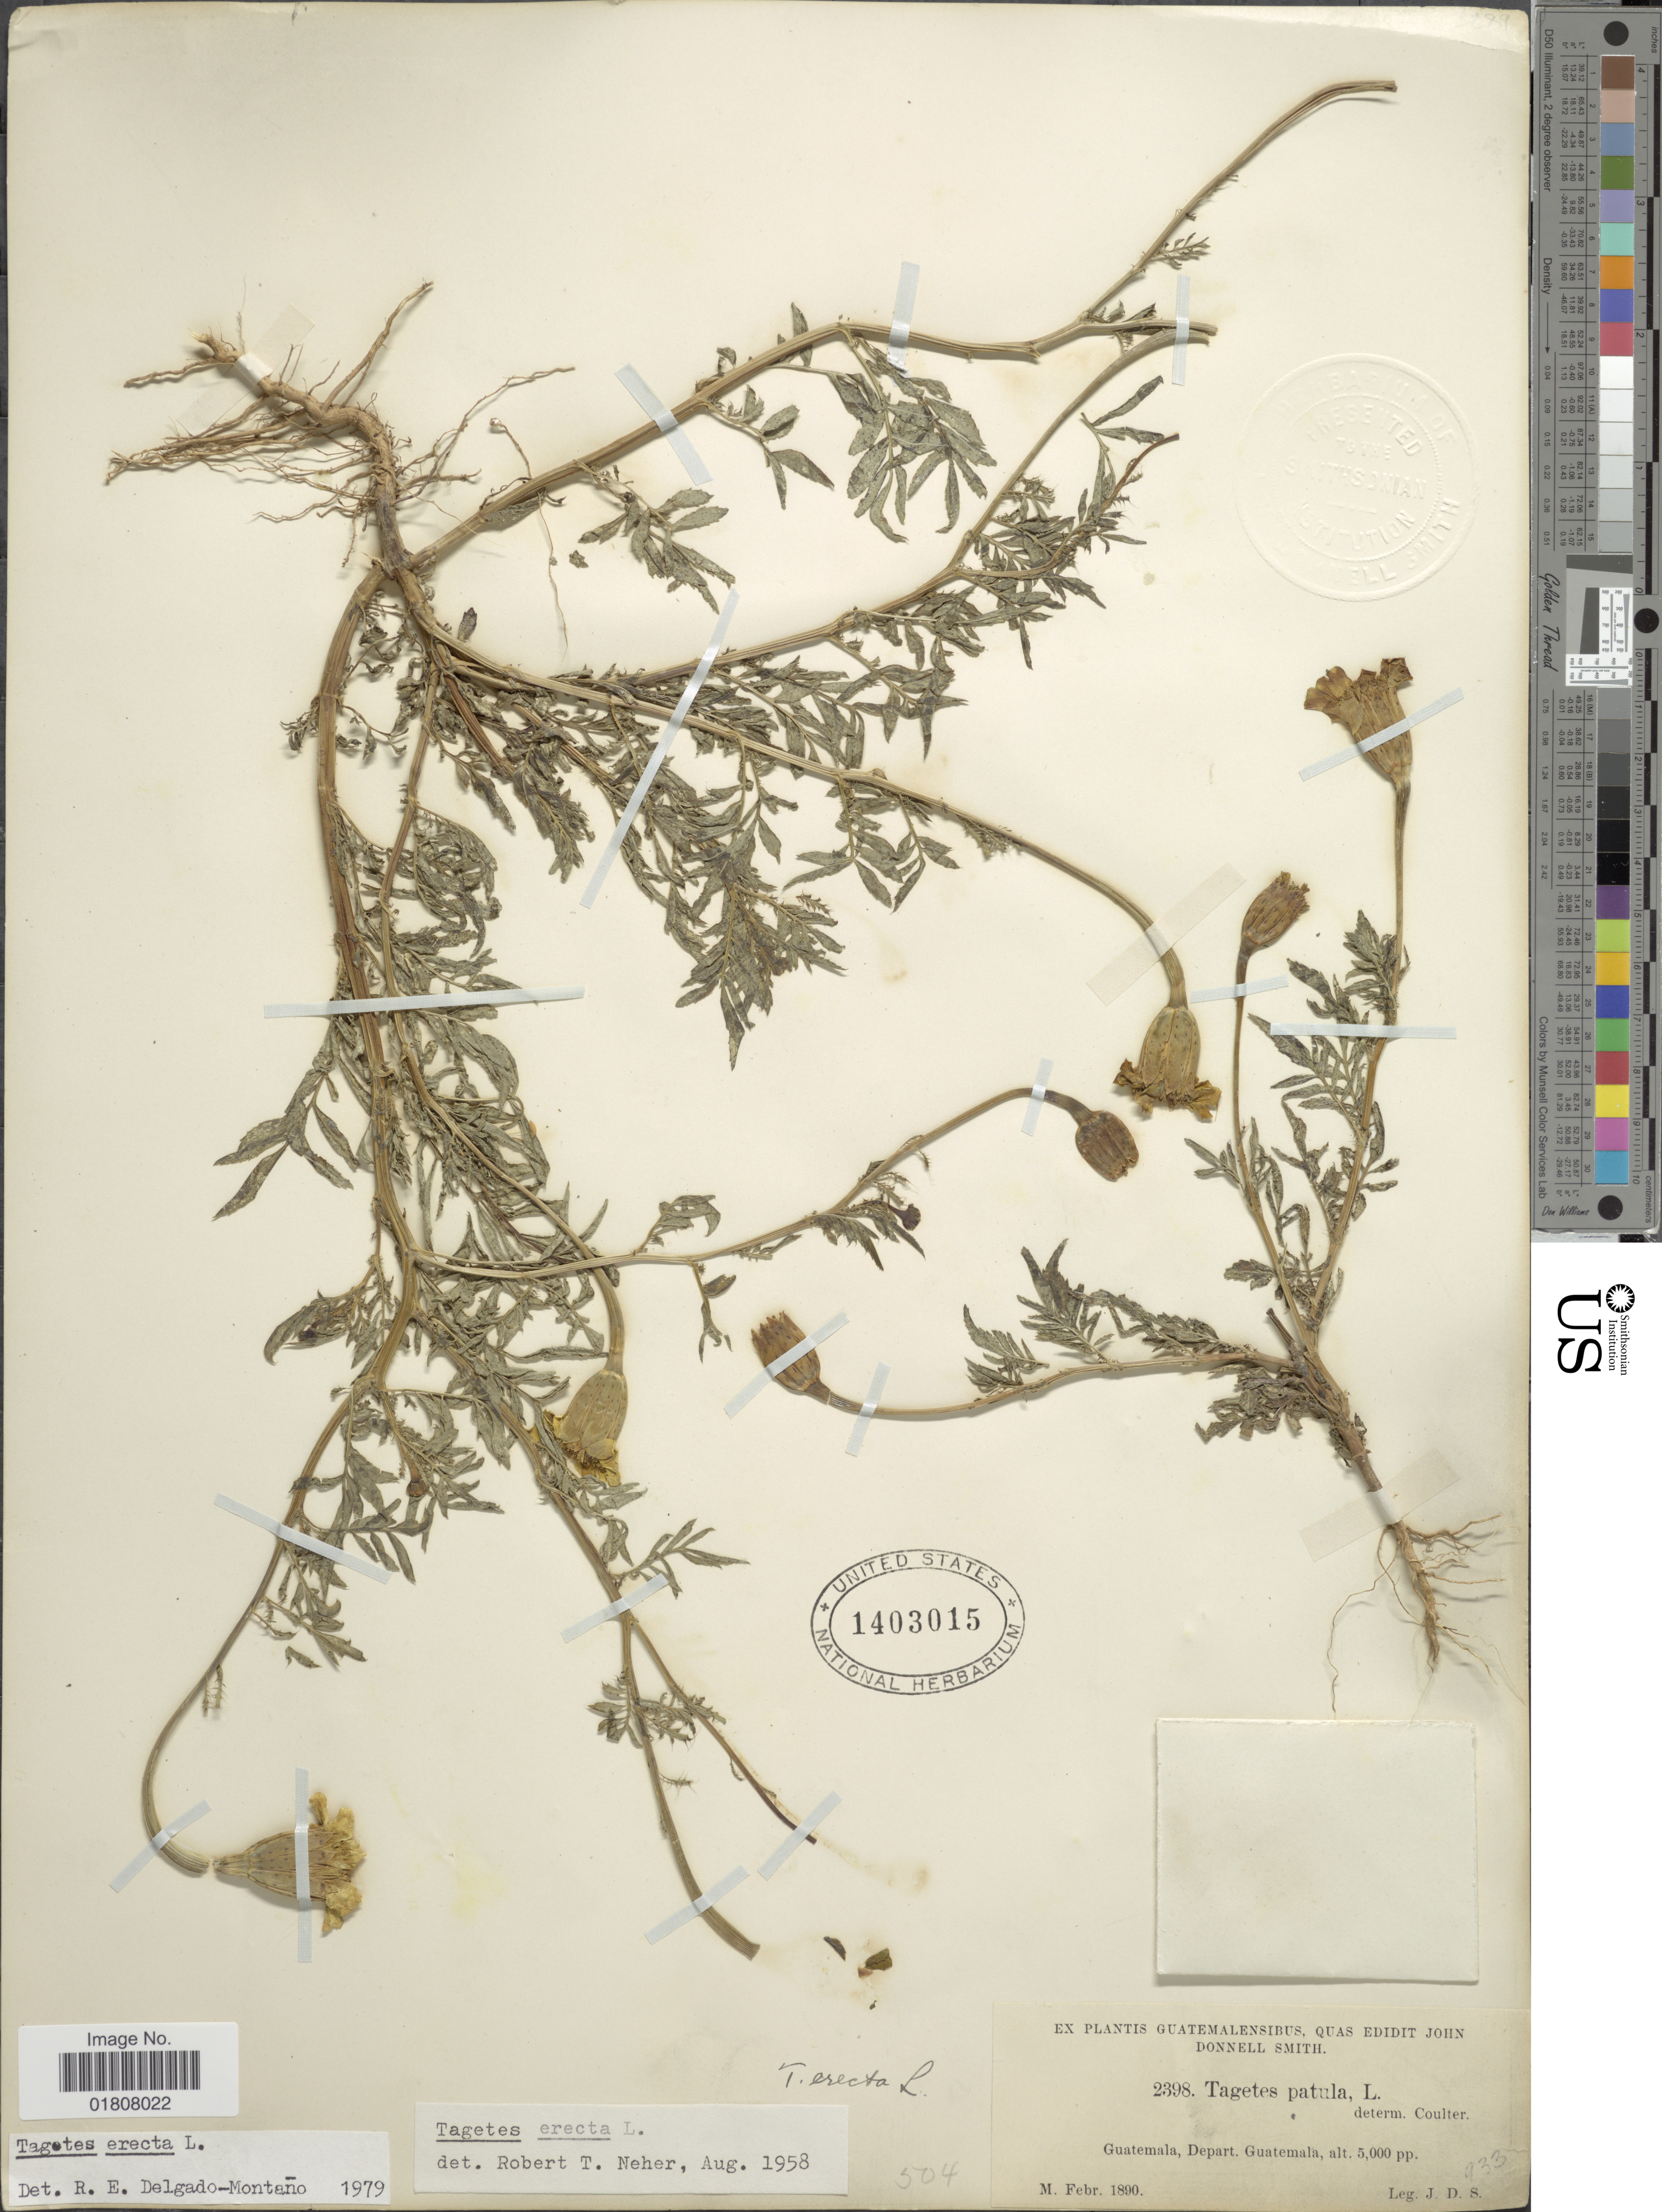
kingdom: Plantae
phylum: Tracheophyta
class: Magnoliopsida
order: Asterales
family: Asteraceae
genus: Tagetes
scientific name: Tagetes erecta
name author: L.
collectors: J. Donnell Smith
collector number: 2398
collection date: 1890-02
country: Guatemala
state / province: Guatemala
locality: Dept. Guatemala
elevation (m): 1524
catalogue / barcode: US 1403015